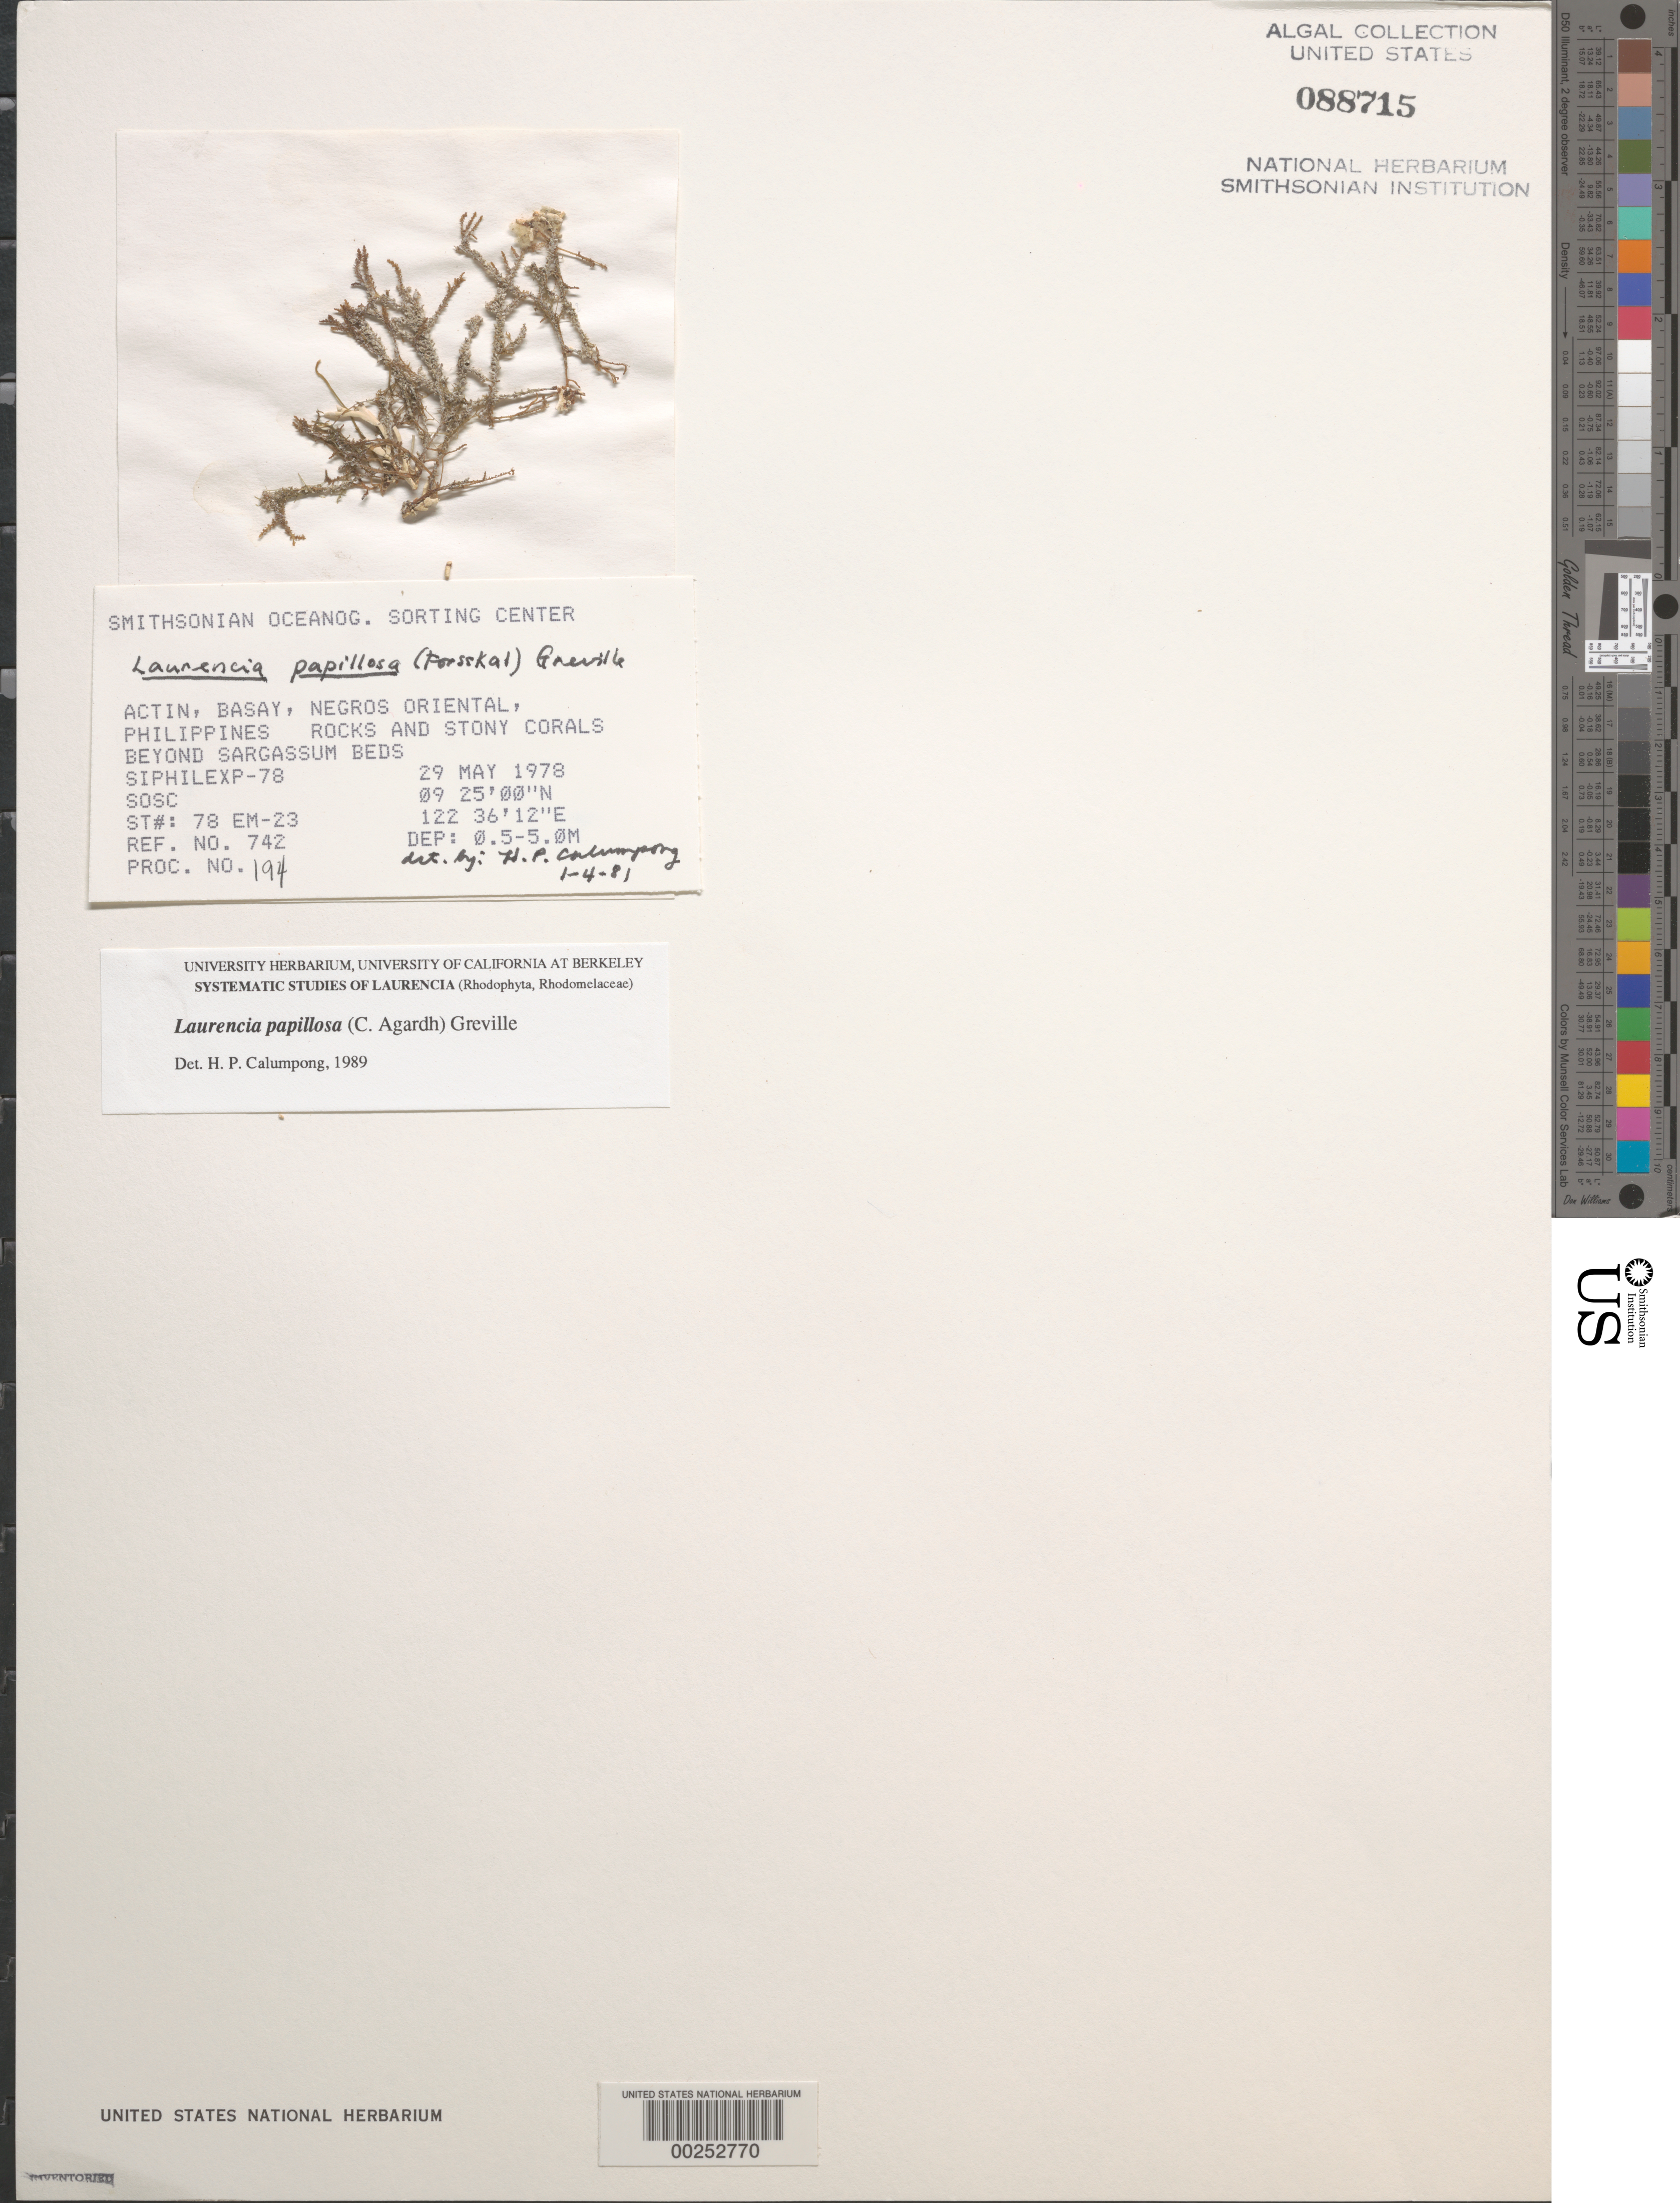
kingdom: Plantae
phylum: Rhodophyta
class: Florideophyceae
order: Ceramiales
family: Rhodomelaceae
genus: Palisada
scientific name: Palisada perforata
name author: (Bory) K.W. Nam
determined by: Algae name updating Project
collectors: SOSC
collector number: Station 78 Em-23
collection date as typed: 29 May 1978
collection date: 1978-05-29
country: Philippines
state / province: Central Visayas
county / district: Negros Oriental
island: Negros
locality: Actin, Basay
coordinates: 09 25'00"N, 122 36'12"E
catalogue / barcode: US 88715